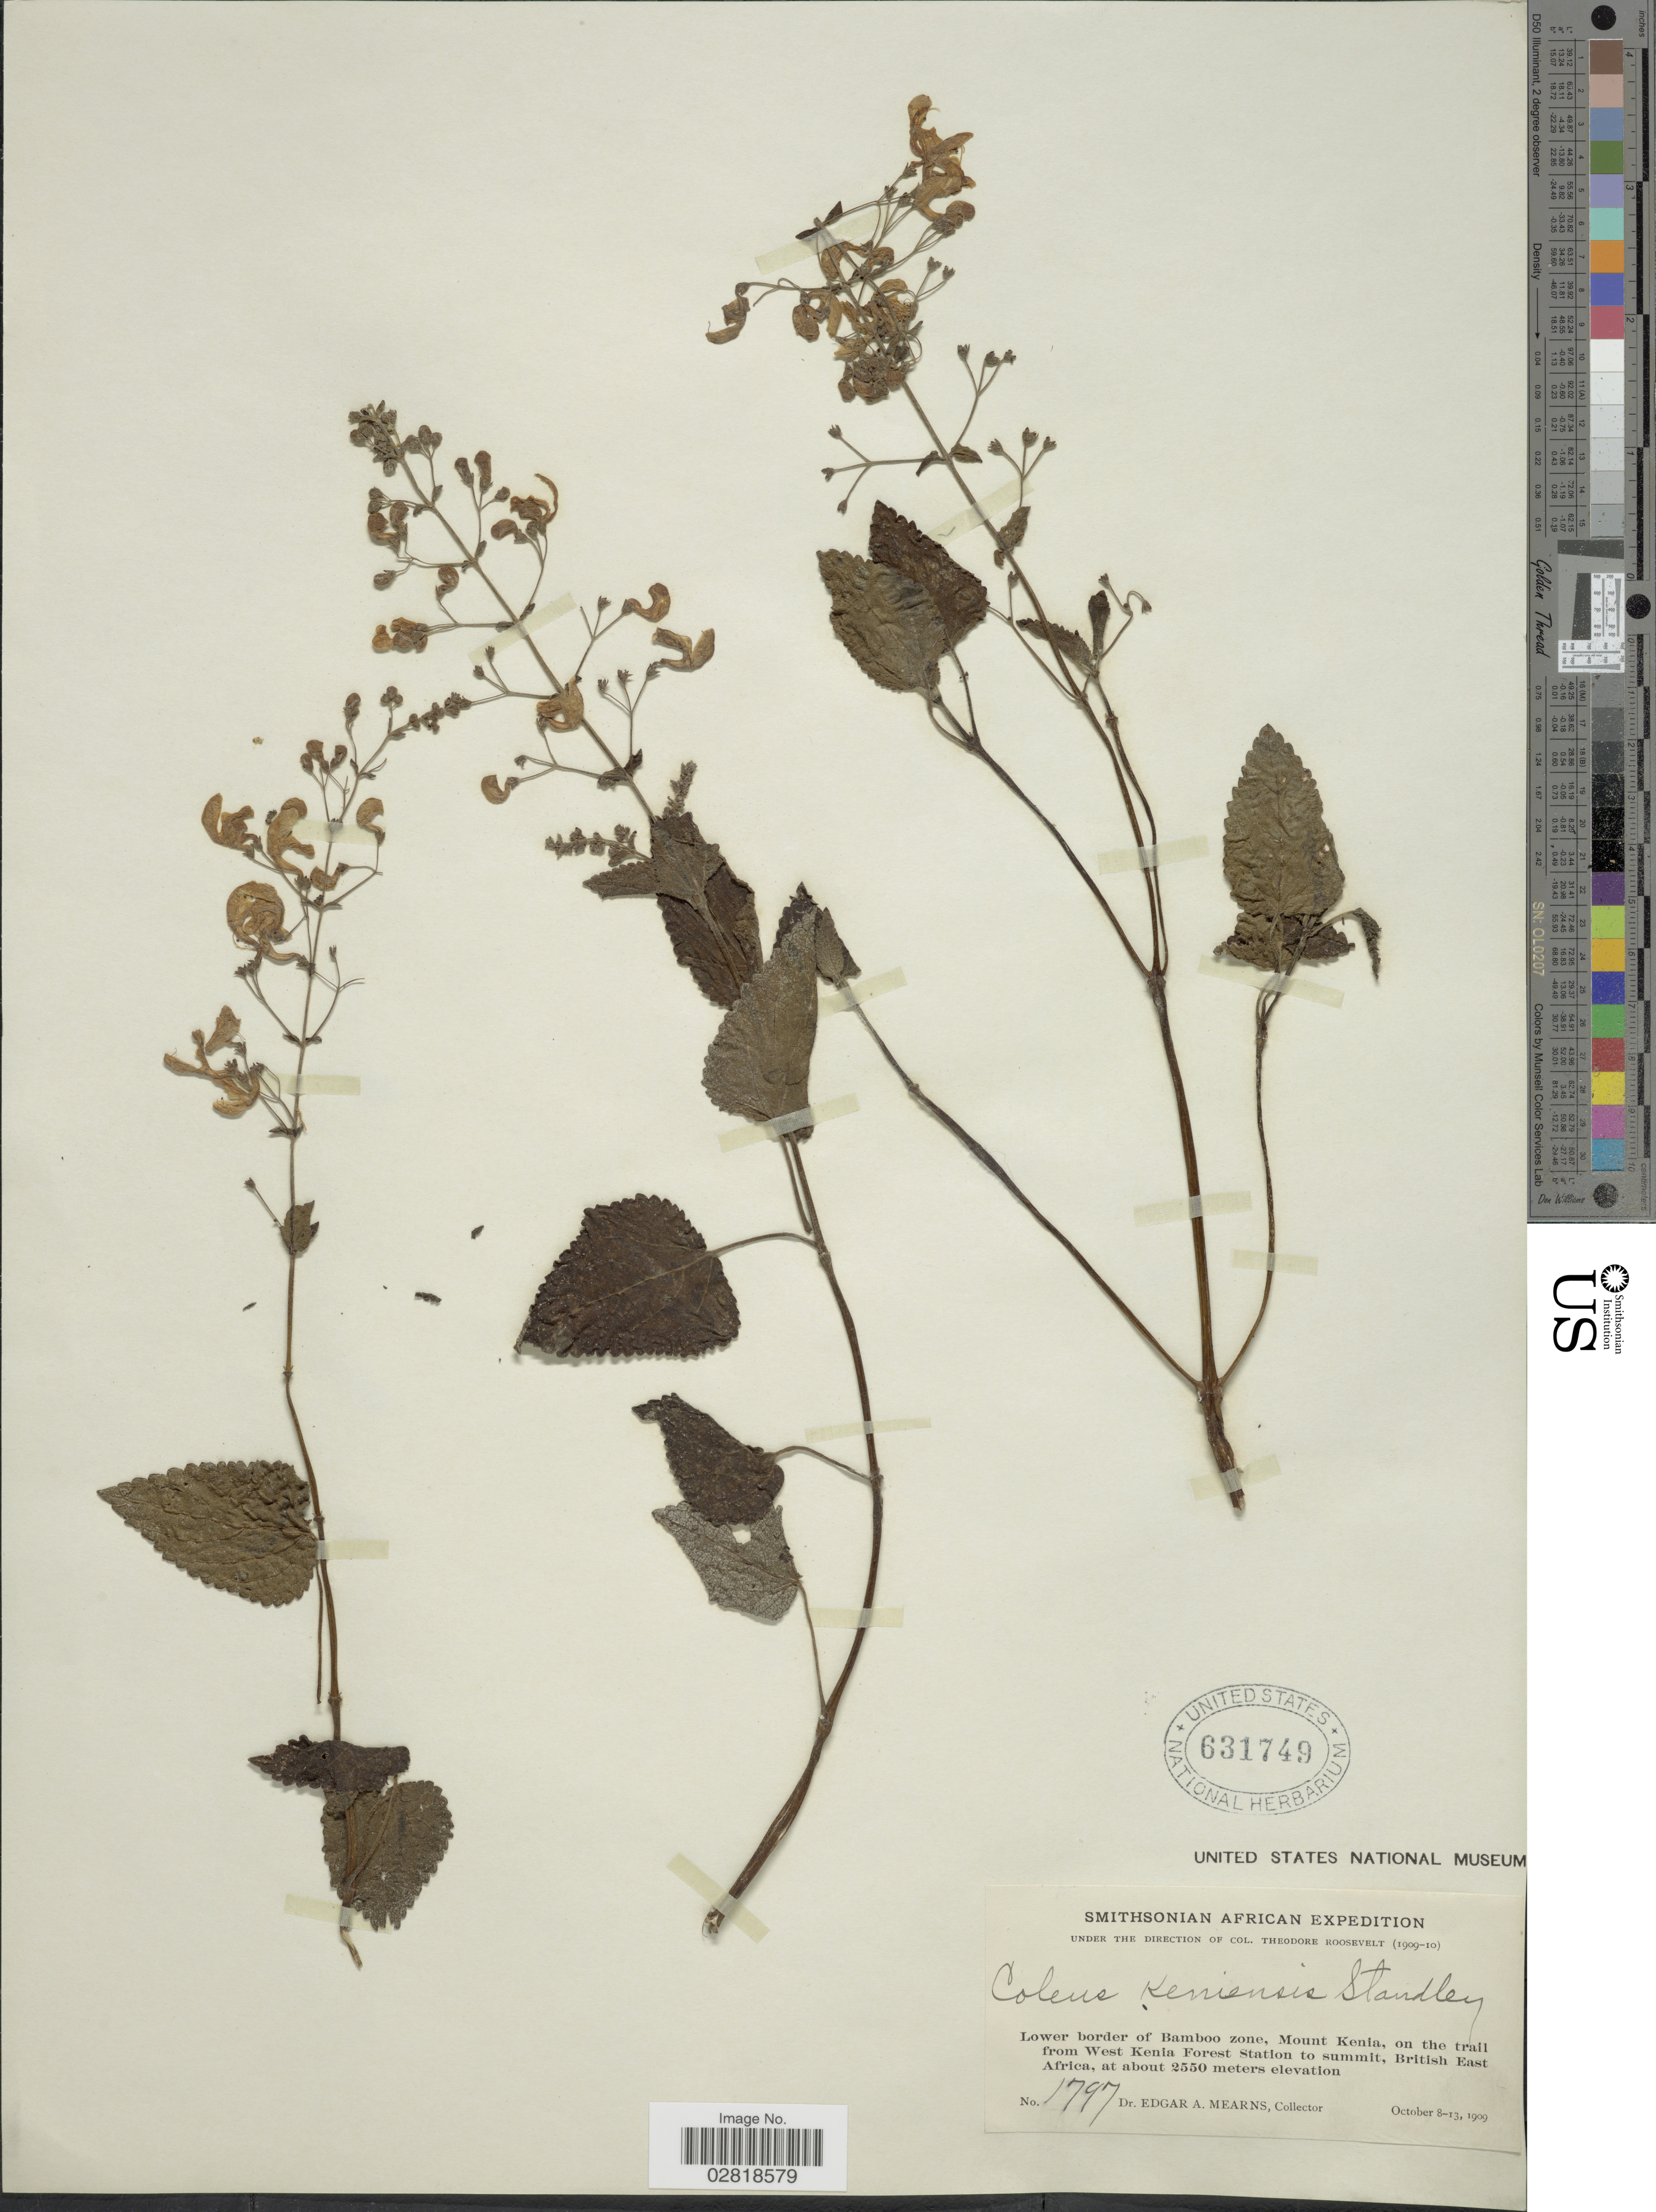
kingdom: Plantae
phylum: Tracheophyta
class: Magnoliopsida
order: Lamiales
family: Lamiaceae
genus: Plectranthus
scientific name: Plectranthus keniensis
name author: S. Moore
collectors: E. A. Mearns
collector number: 1797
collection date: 1909-10-08/1909-10-13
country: Kenya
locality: Lower border of Bamboo zone, Mount Kenia, on the trail from West Kenia Forest Station to summit, British East Africa.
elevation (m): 2550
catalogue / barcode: US 631749